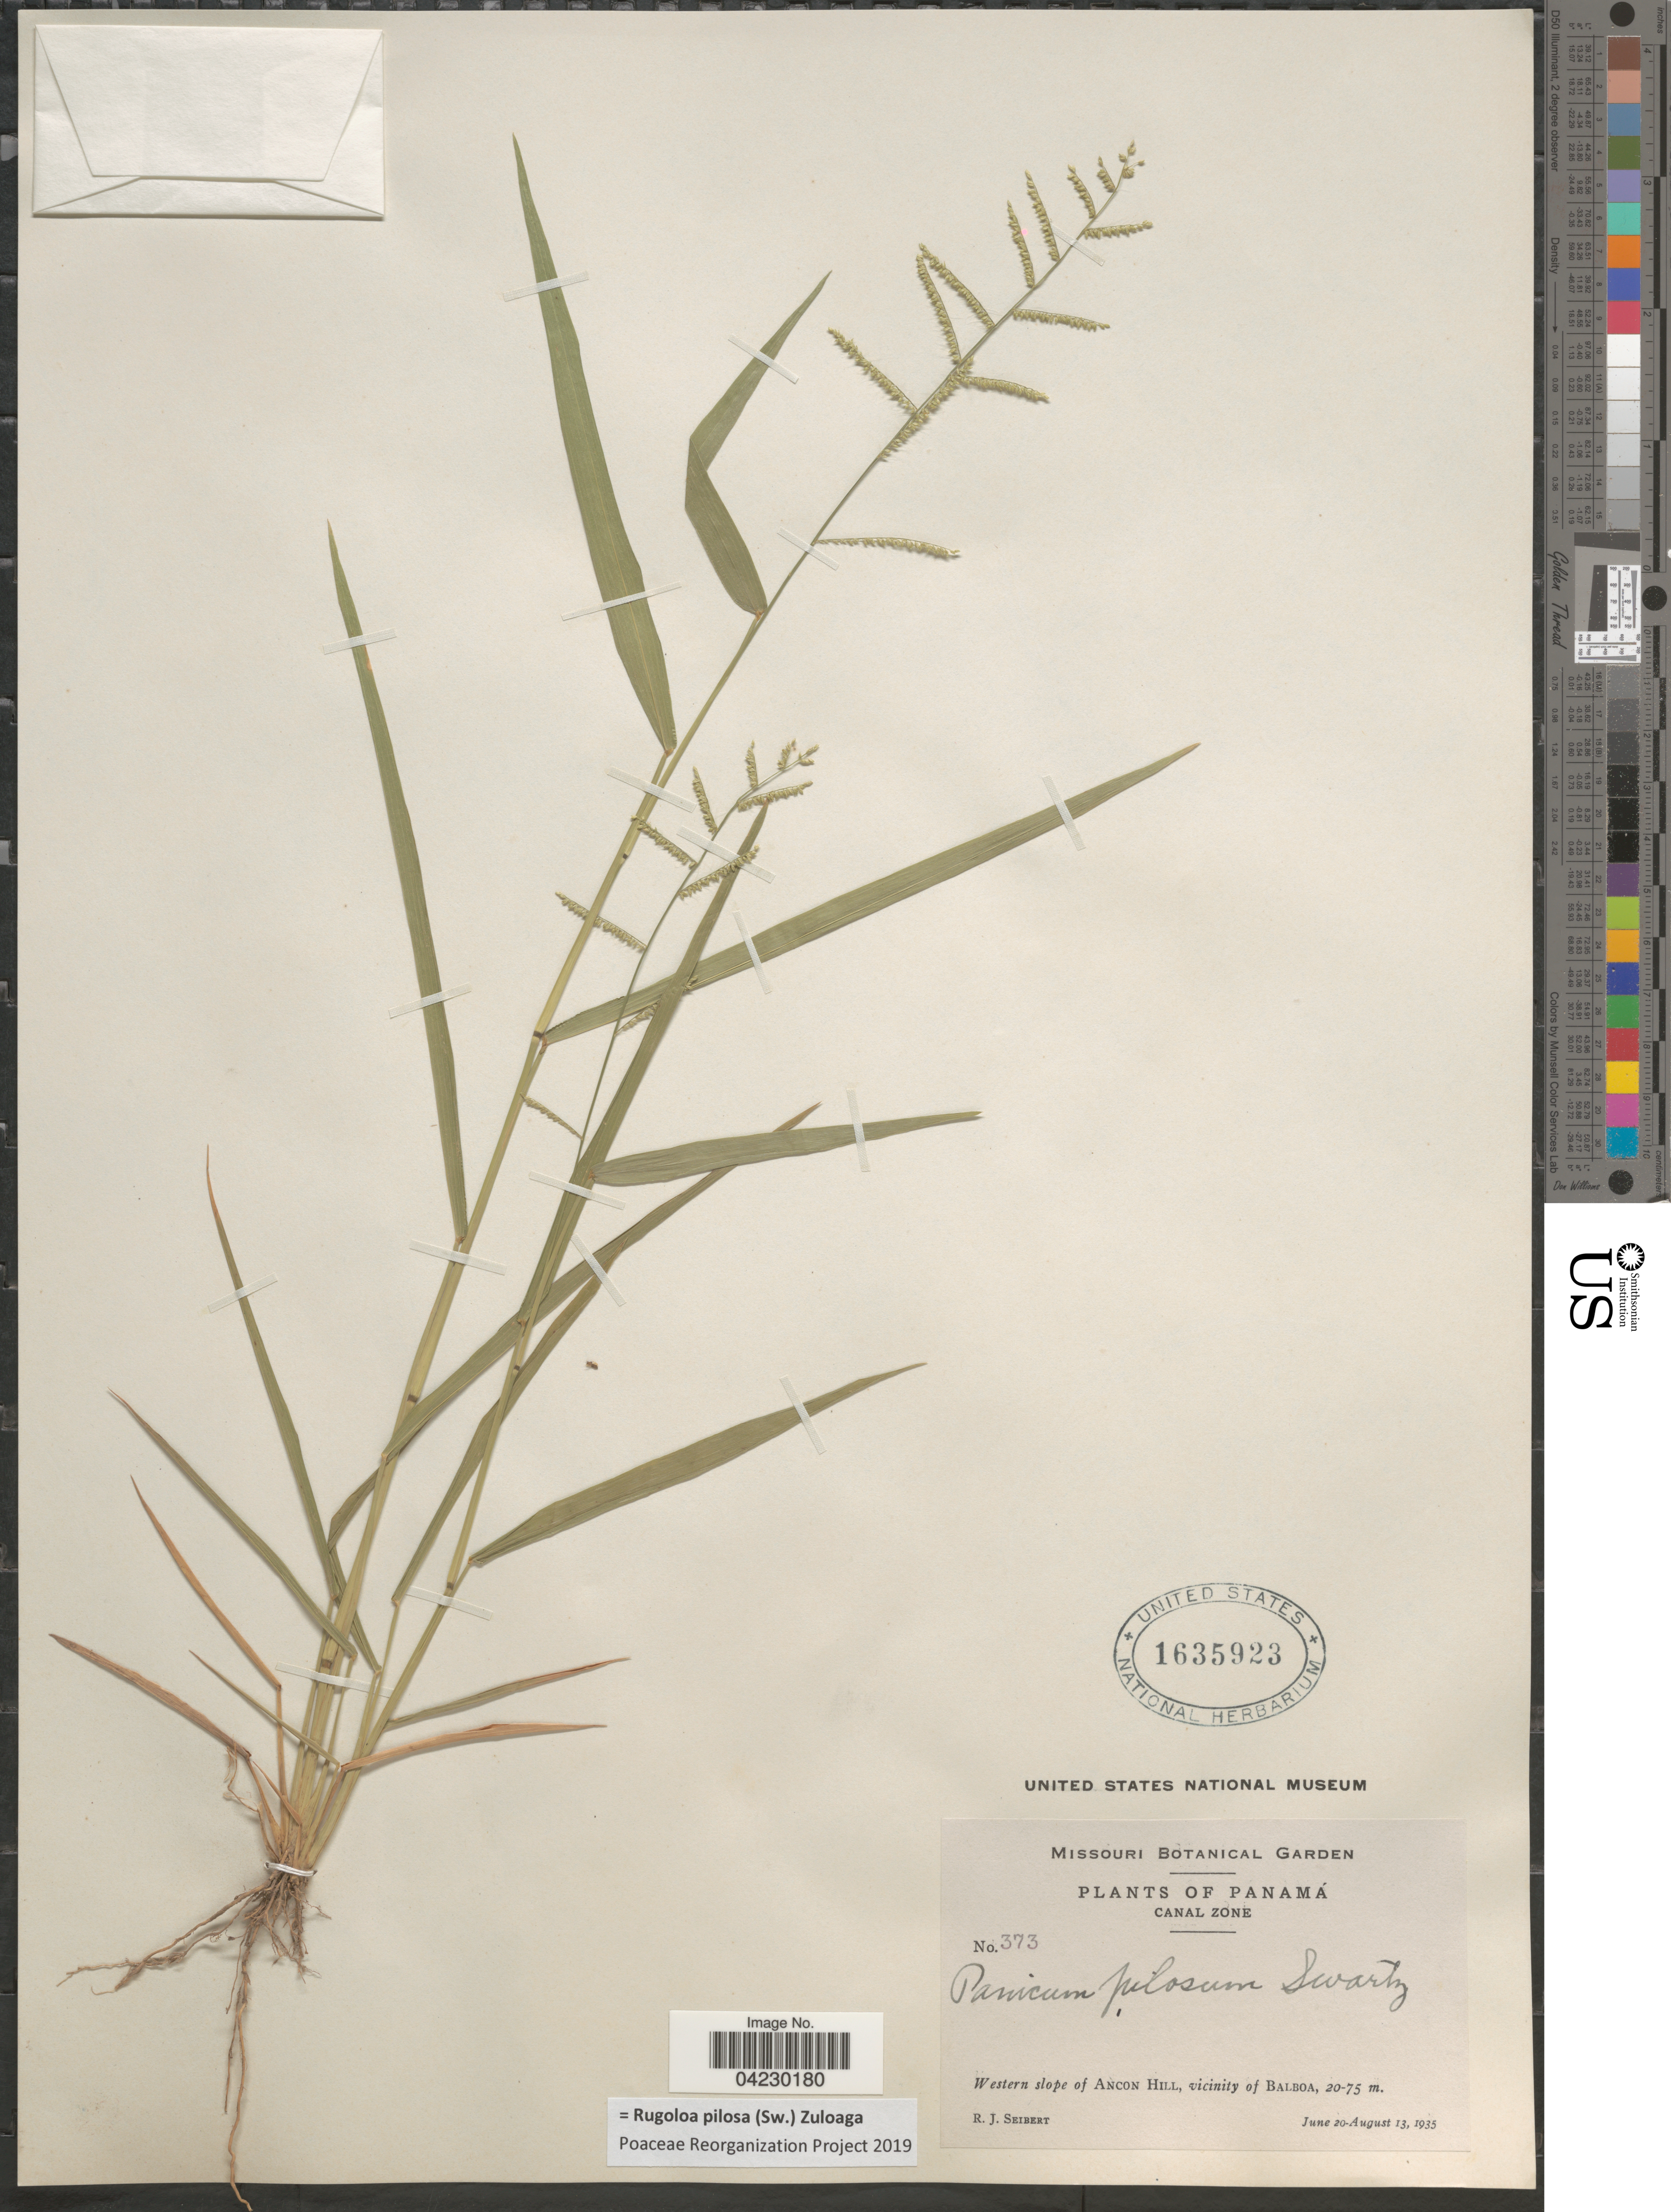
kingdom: Plantae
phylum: Tracheophyta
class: Liliopsida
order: Poales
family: Poaceae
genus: Rugoloa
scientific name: Rugoloa pilosa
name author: (Sw.) Zuloaga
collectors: R. J. Seibert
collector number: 373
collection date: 1935-06-20/1935-08-13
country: Panama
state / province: Colón / Panamá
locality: Canal Zone. Western slope of Ancon Hill, vicinity of Balboa.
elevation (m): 20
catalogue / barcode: US 1635923